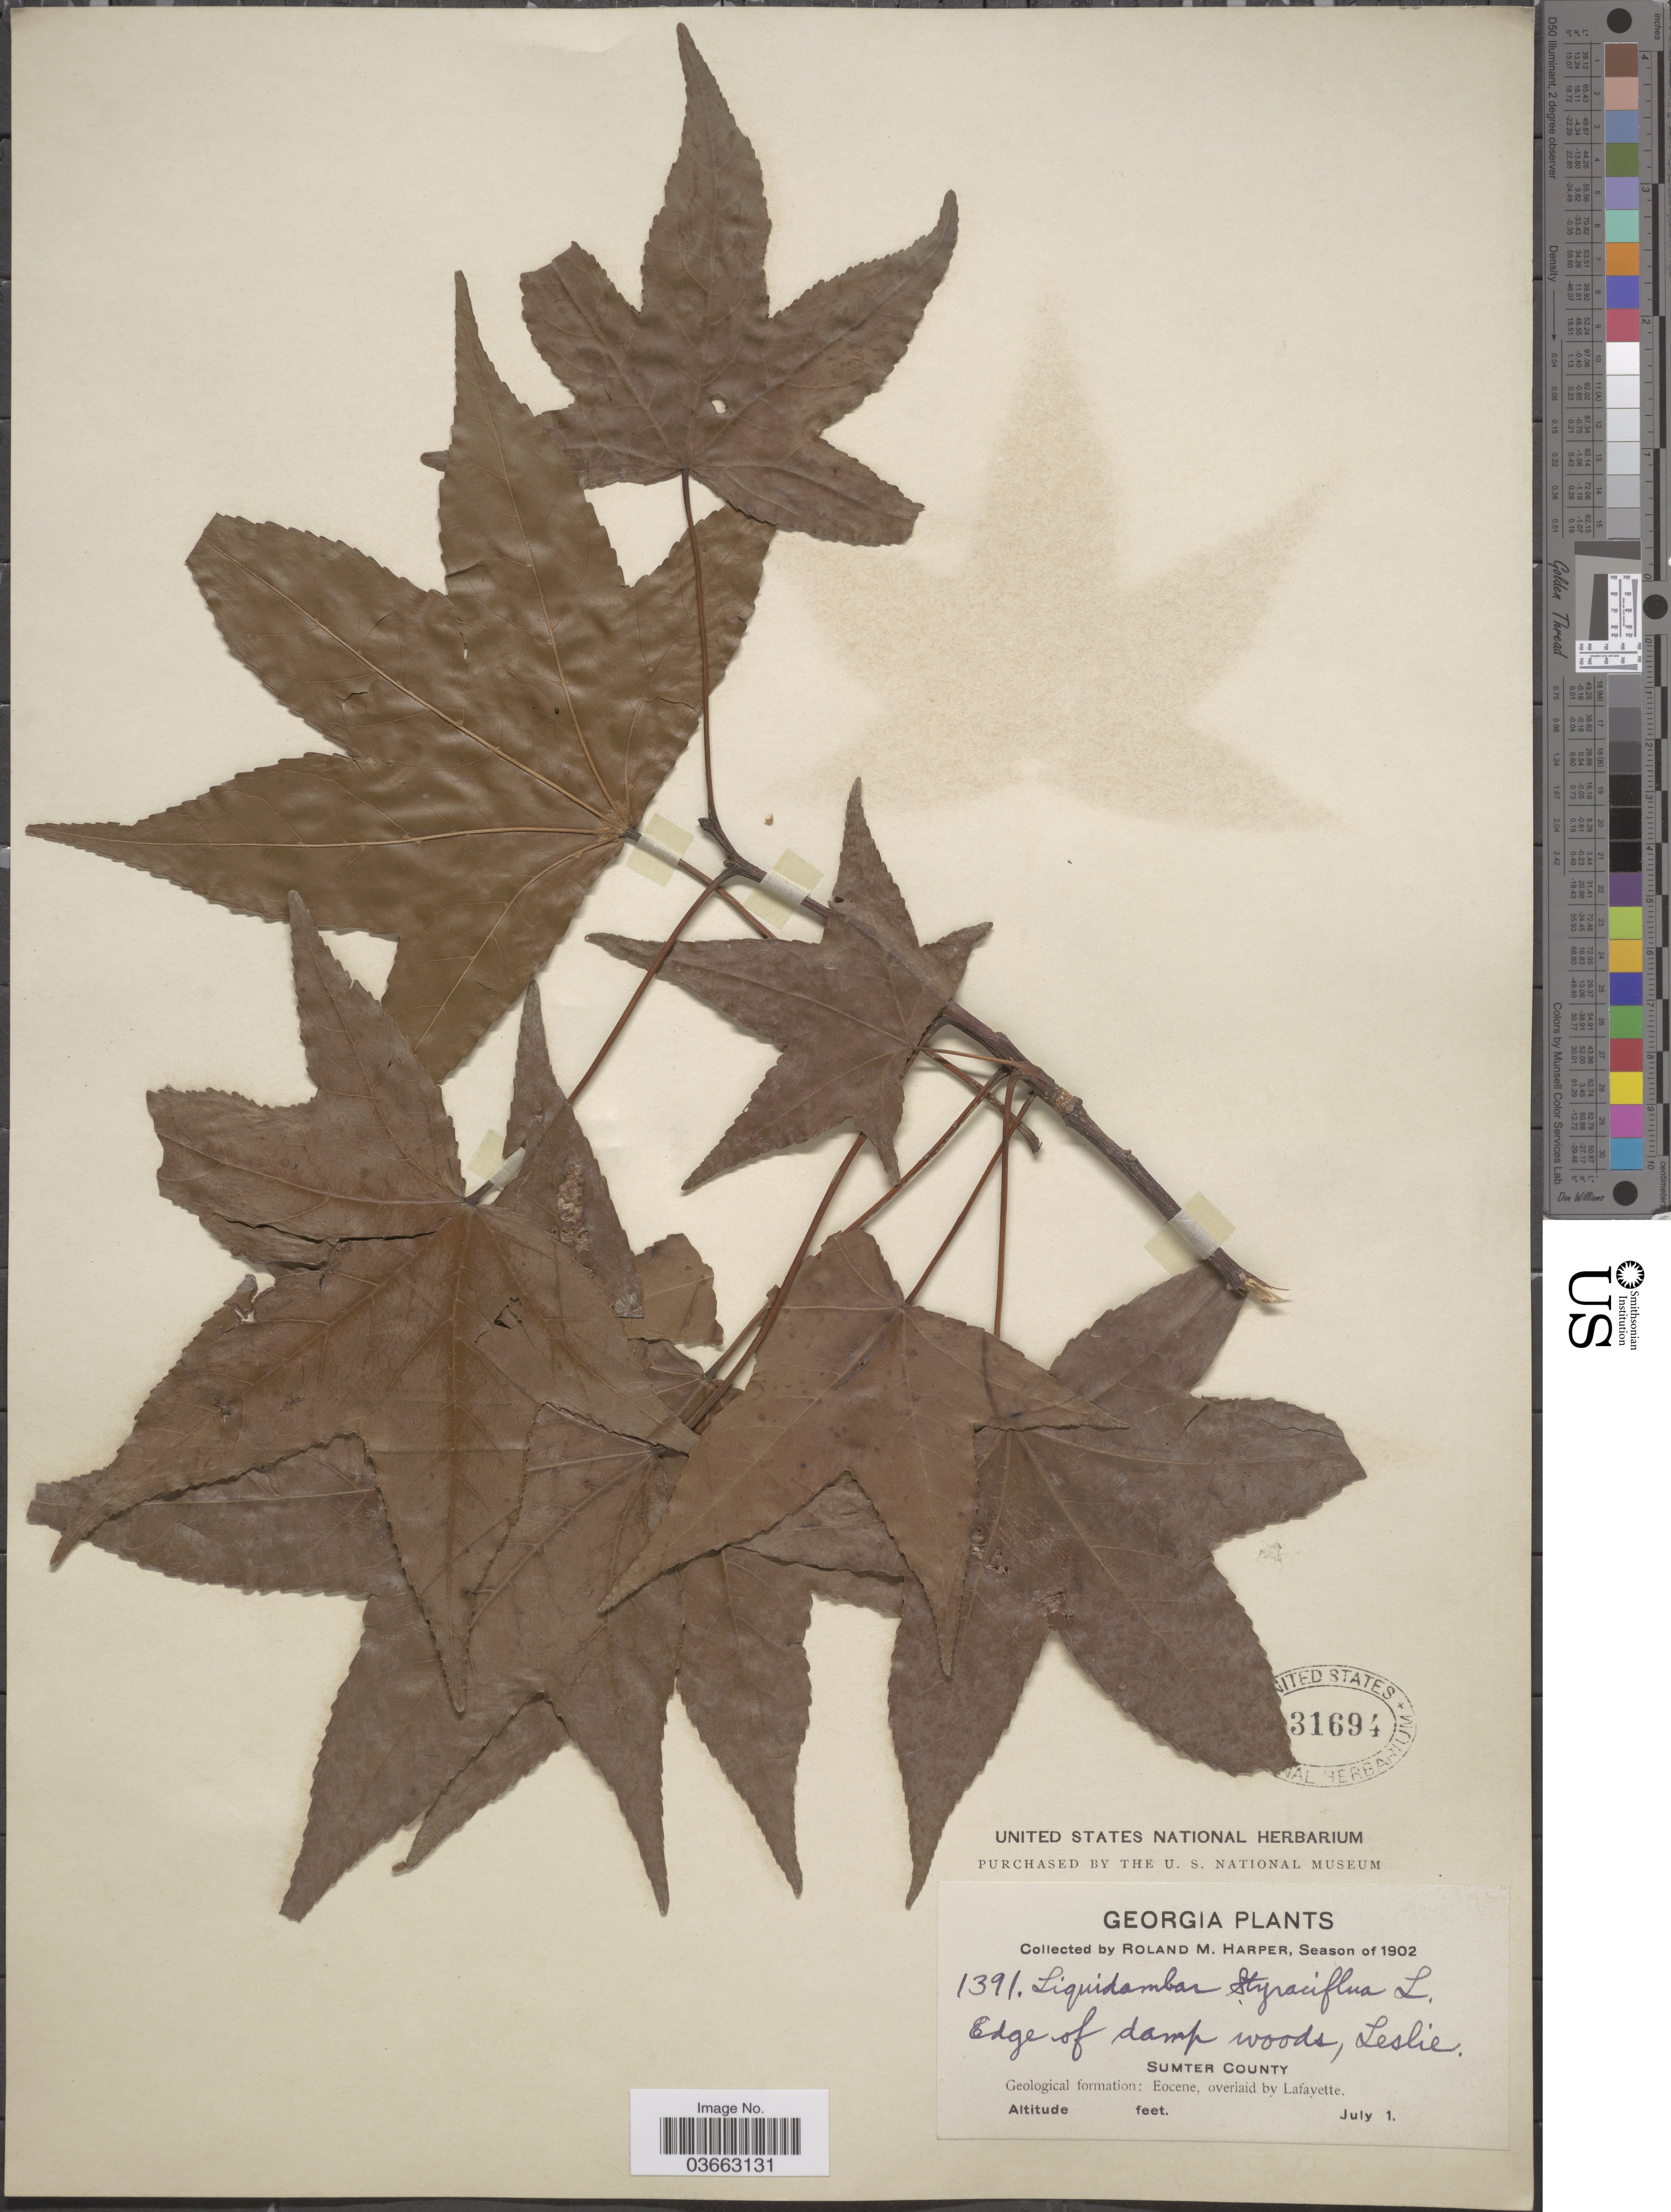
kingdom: Plantae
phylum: Tracheophyta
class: Magnoliopsida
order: Saxifragales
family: Altingiaceae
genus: Liquidambar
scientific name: Liquidambar styraciflua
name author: L.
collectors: R. Harper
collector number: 1391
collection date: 1902-07-01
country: United States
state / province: Georgia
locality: Edge of damp woods, Leslie. Sumter County. Geological formation: Eocene, overlaid by Lafayette.